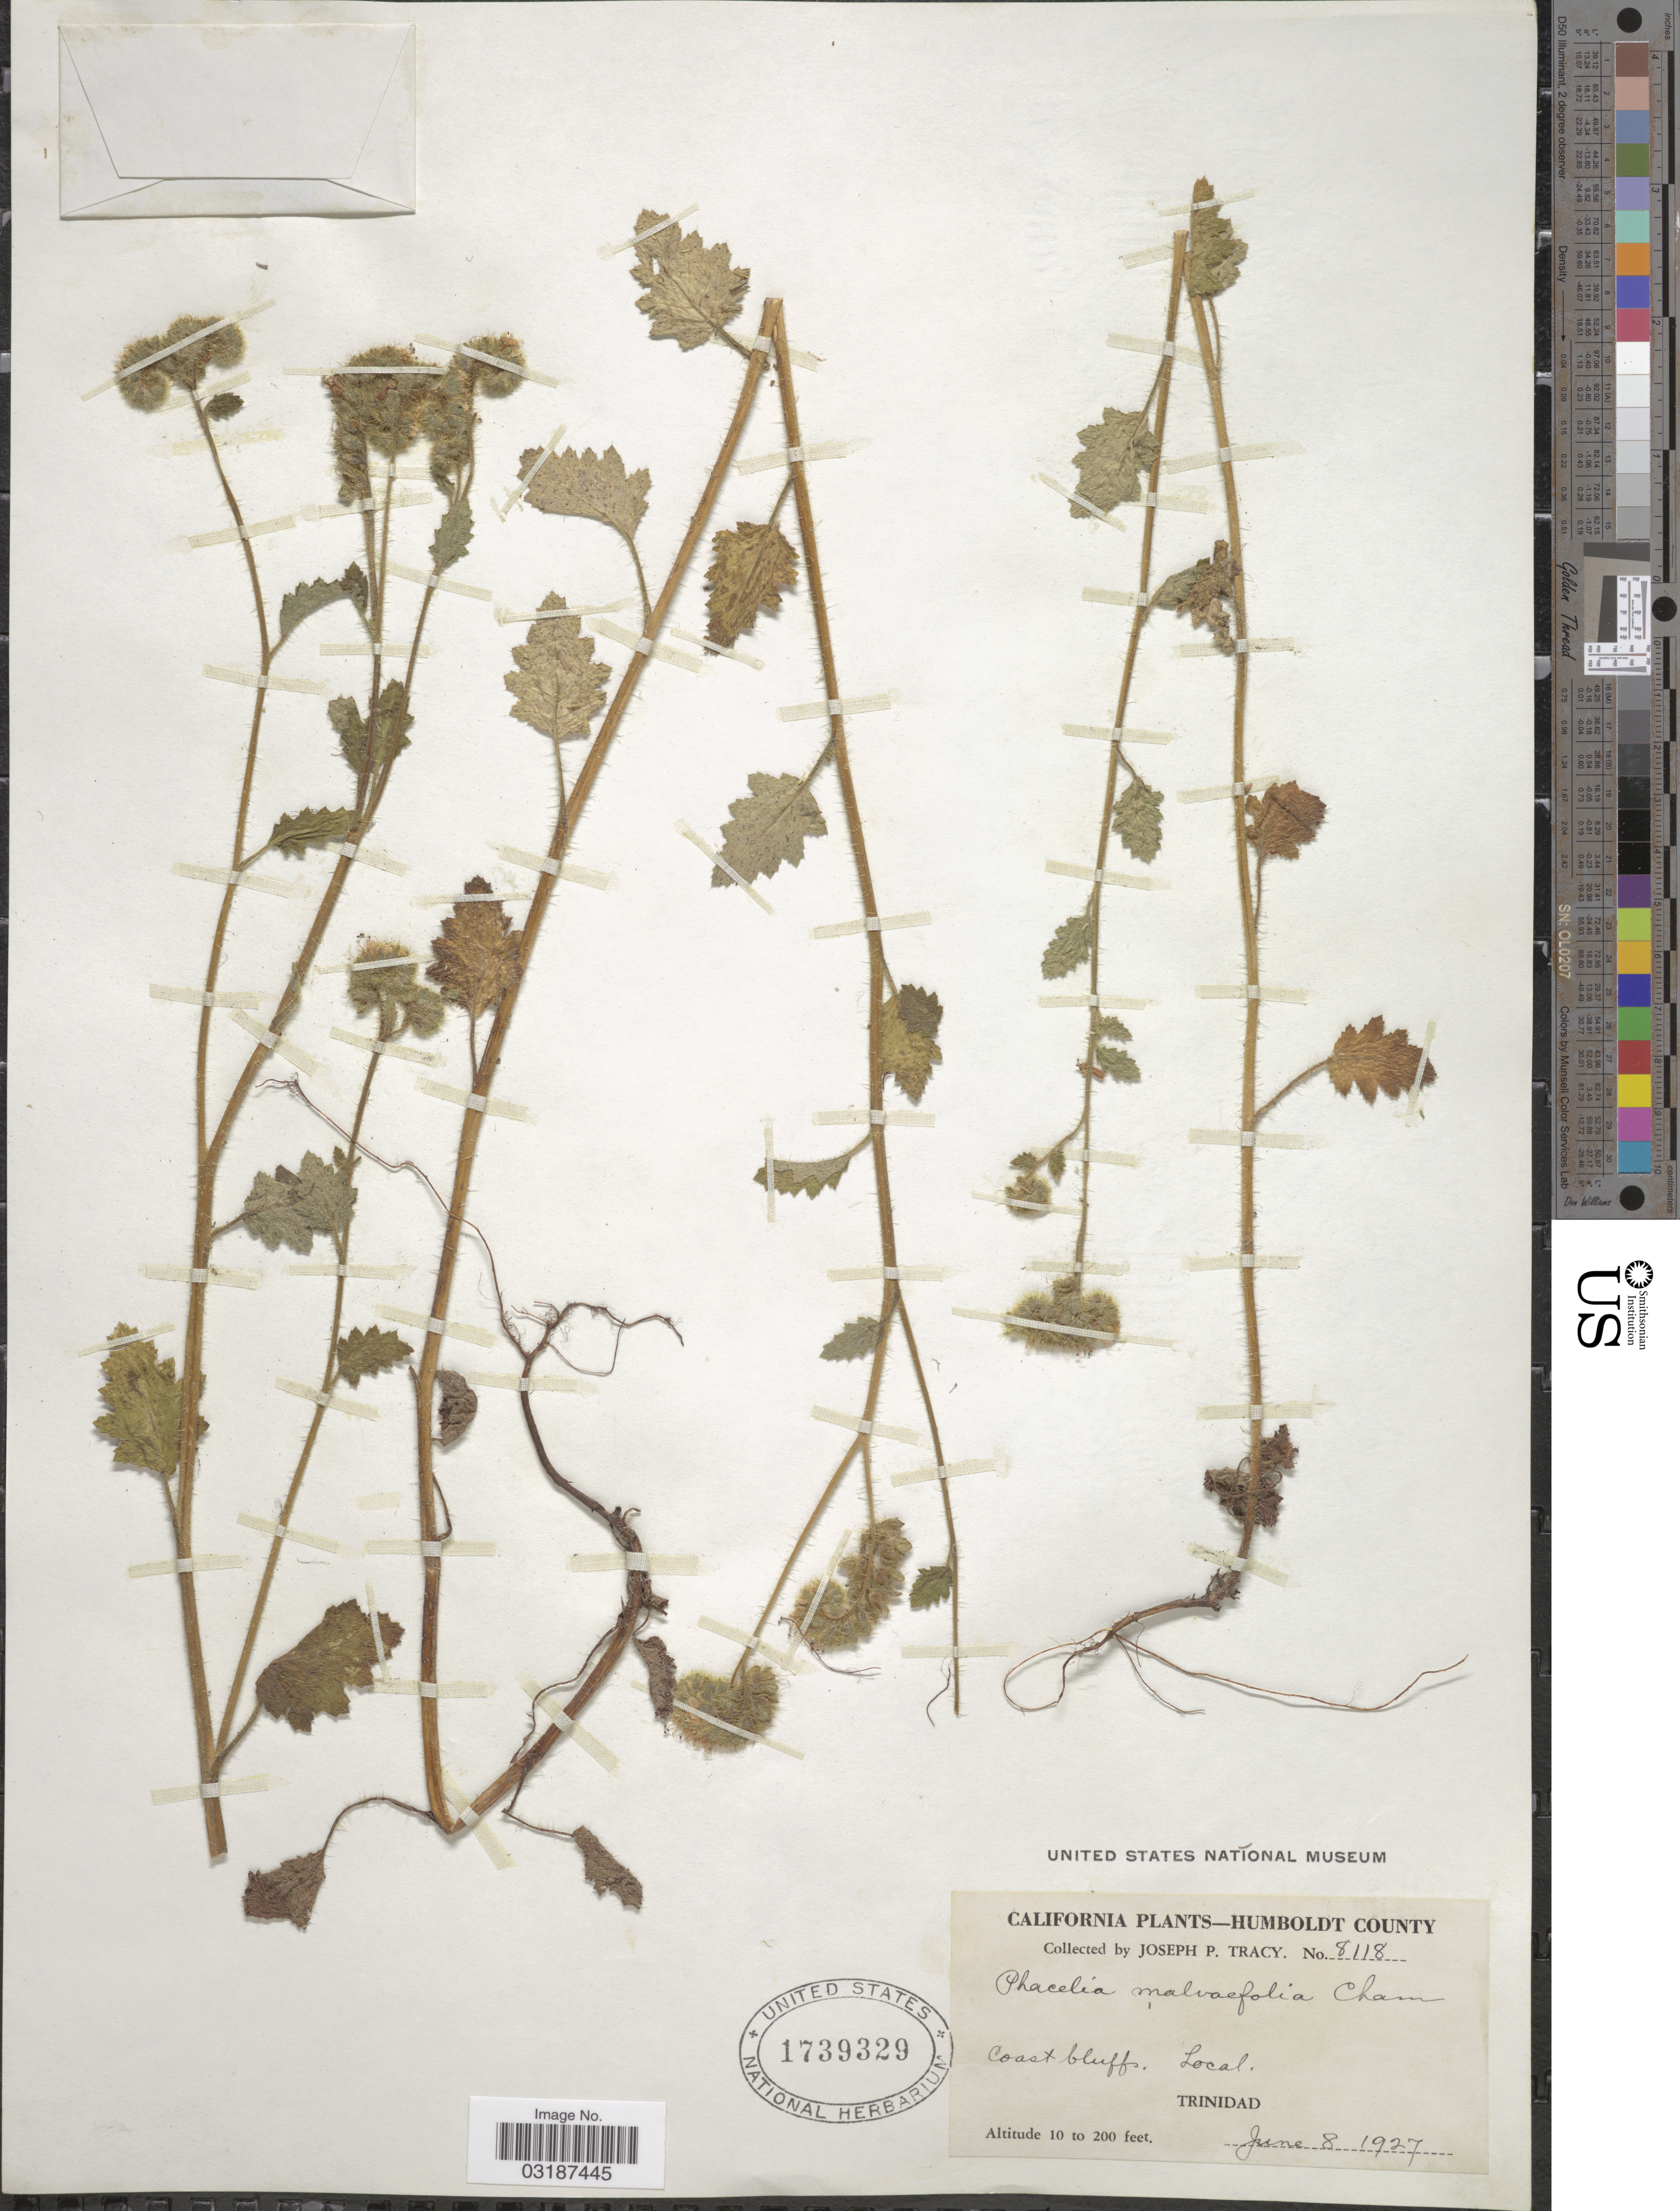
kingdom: Plantae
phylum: Tracheophyta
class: Magnoliopsida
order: Boraginales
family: Hydrophyllaceae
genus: Phacelia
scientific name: Phacelia malvifolia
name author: Cham.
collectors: J. Tracy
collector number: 8118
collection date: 1927-06-08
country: United States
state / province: California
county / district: Humboldt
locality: Humboldt County. Coast bluffs. Trinidad.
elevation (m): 3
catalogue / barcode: US 1739329